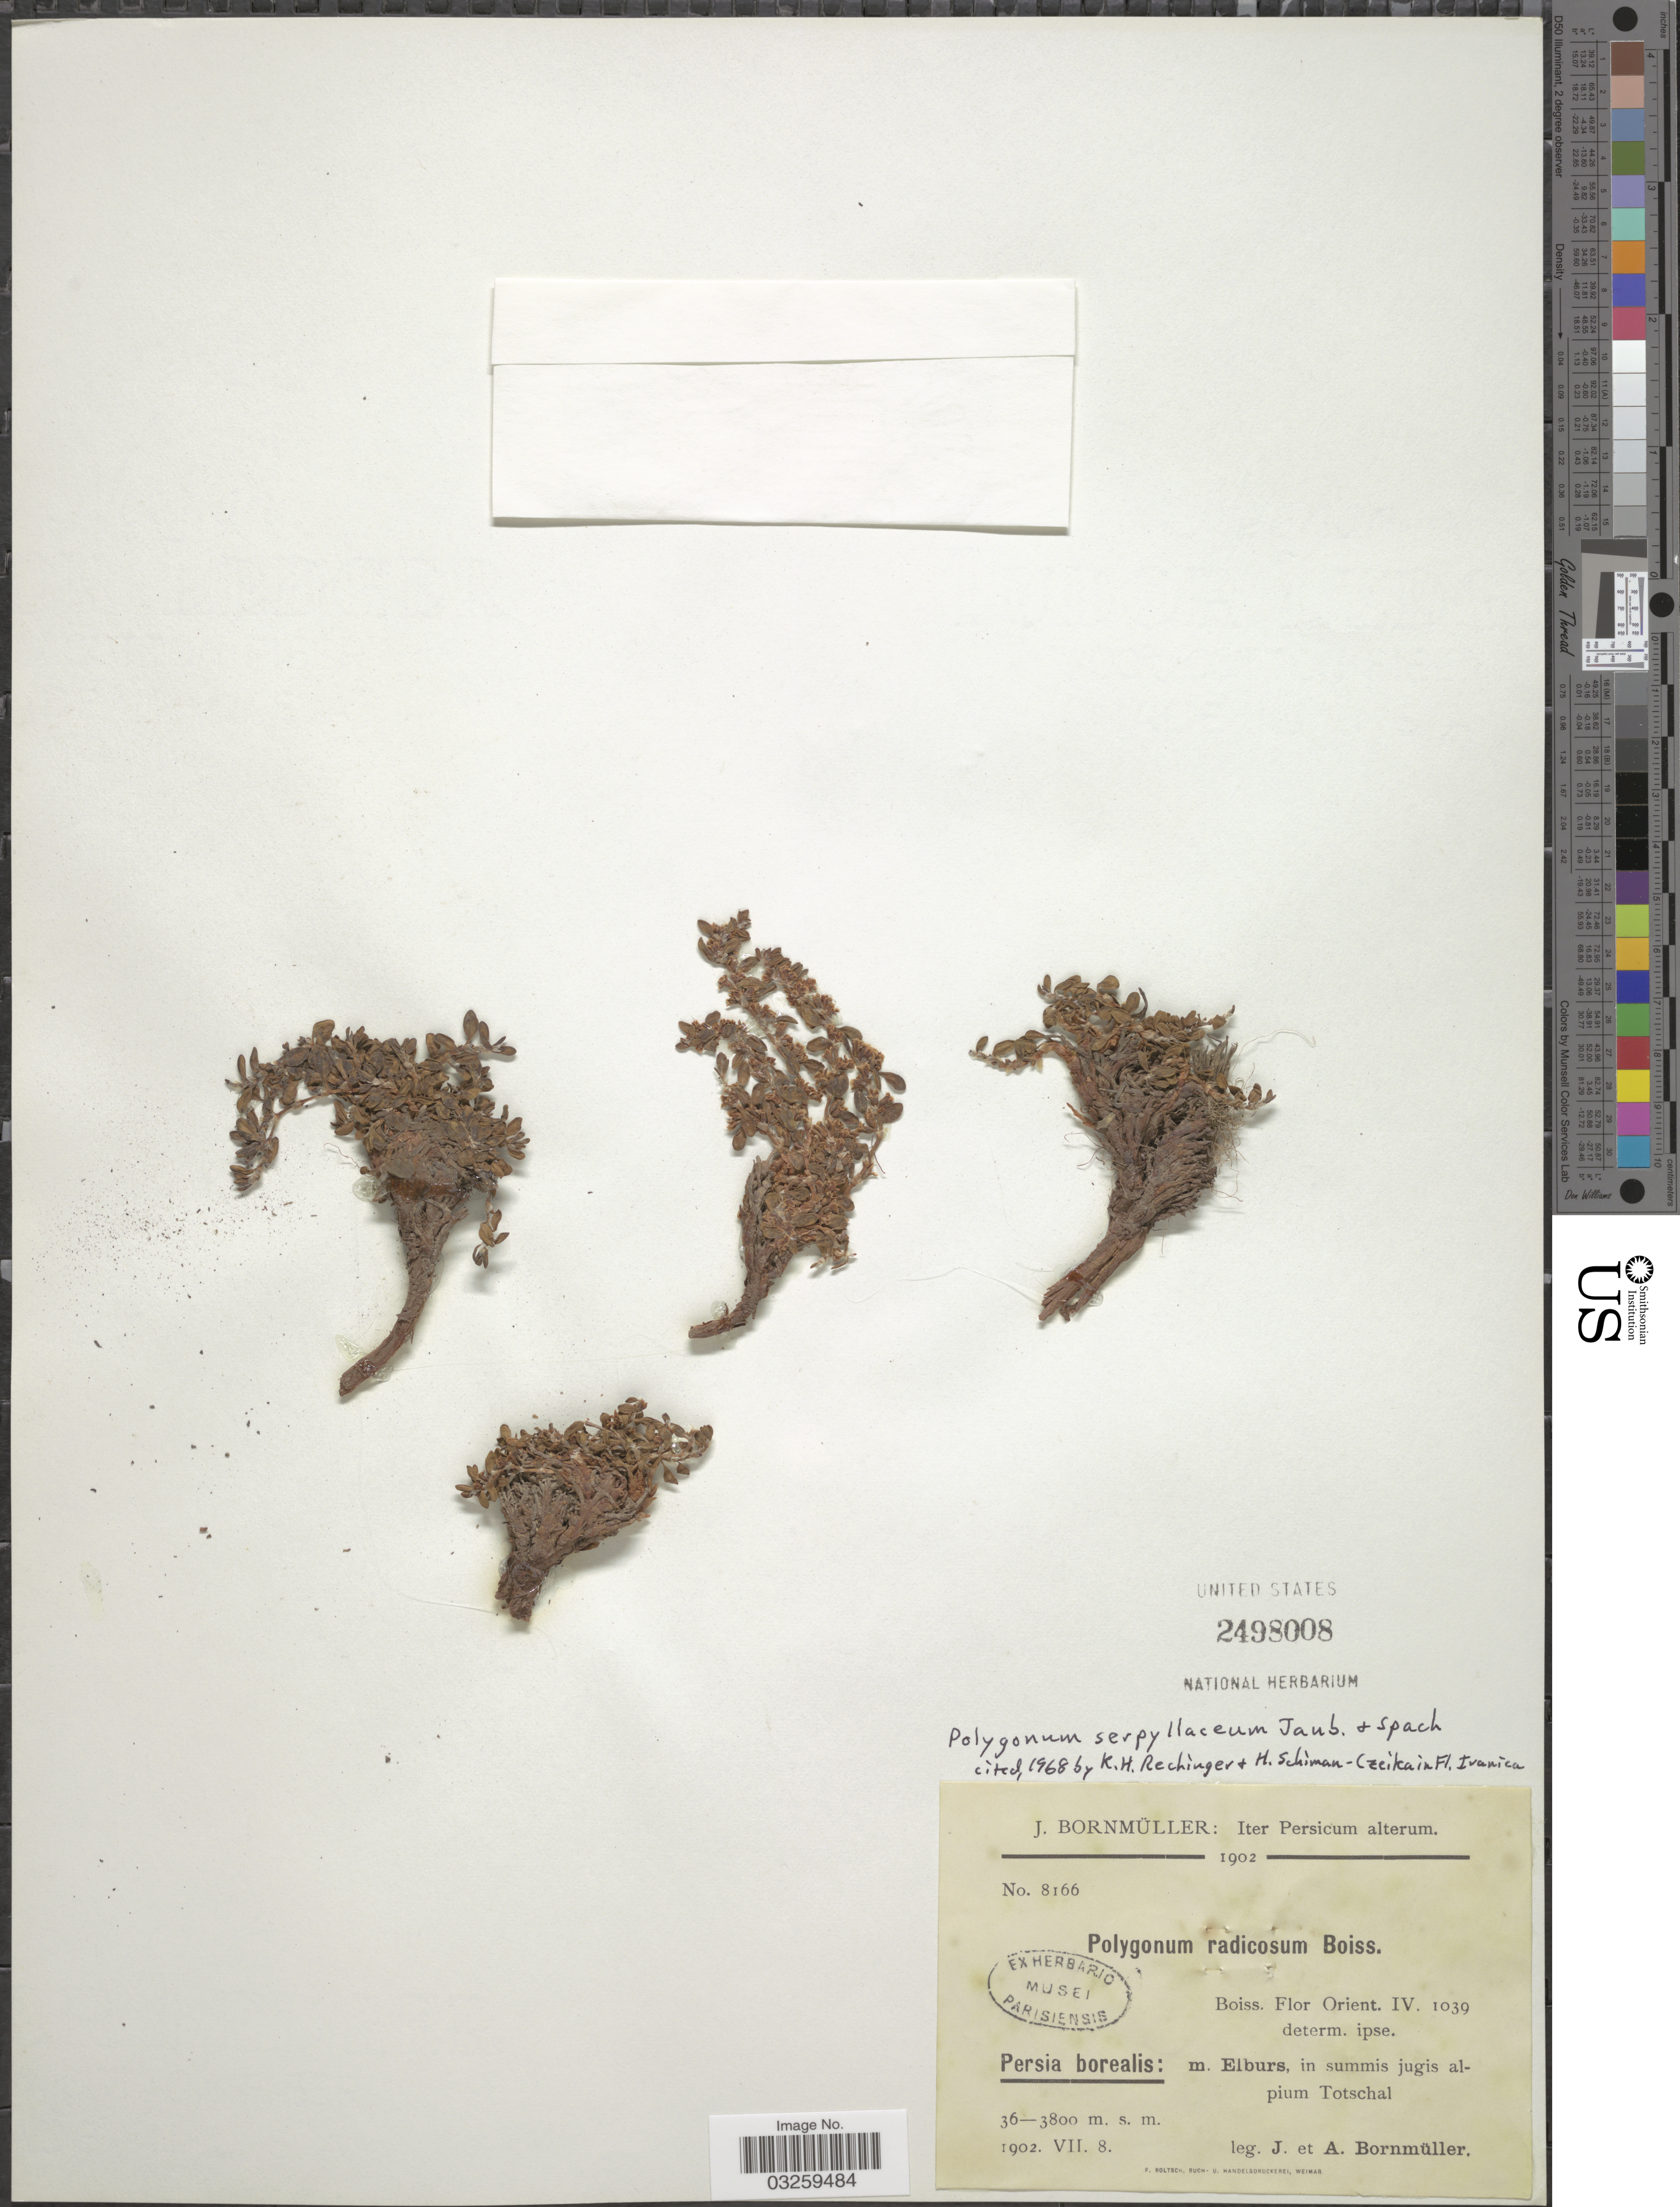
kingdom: Plantae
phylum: Tracheophyta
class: Magnoliopsida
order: Caryophyllales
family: Polygonaceae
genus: Polygonum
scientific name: Polygonum serpyllaceum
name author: Jaub. & Spach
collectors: J. Bornmüller & A. Bornmüller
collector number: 8166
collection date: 1902-07-08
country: Iran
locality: Iter Persicum alterum. Persia borealis: m. Elburs, in summis jugis alpium Totschal.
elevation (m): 3600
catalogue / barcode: US 2498008